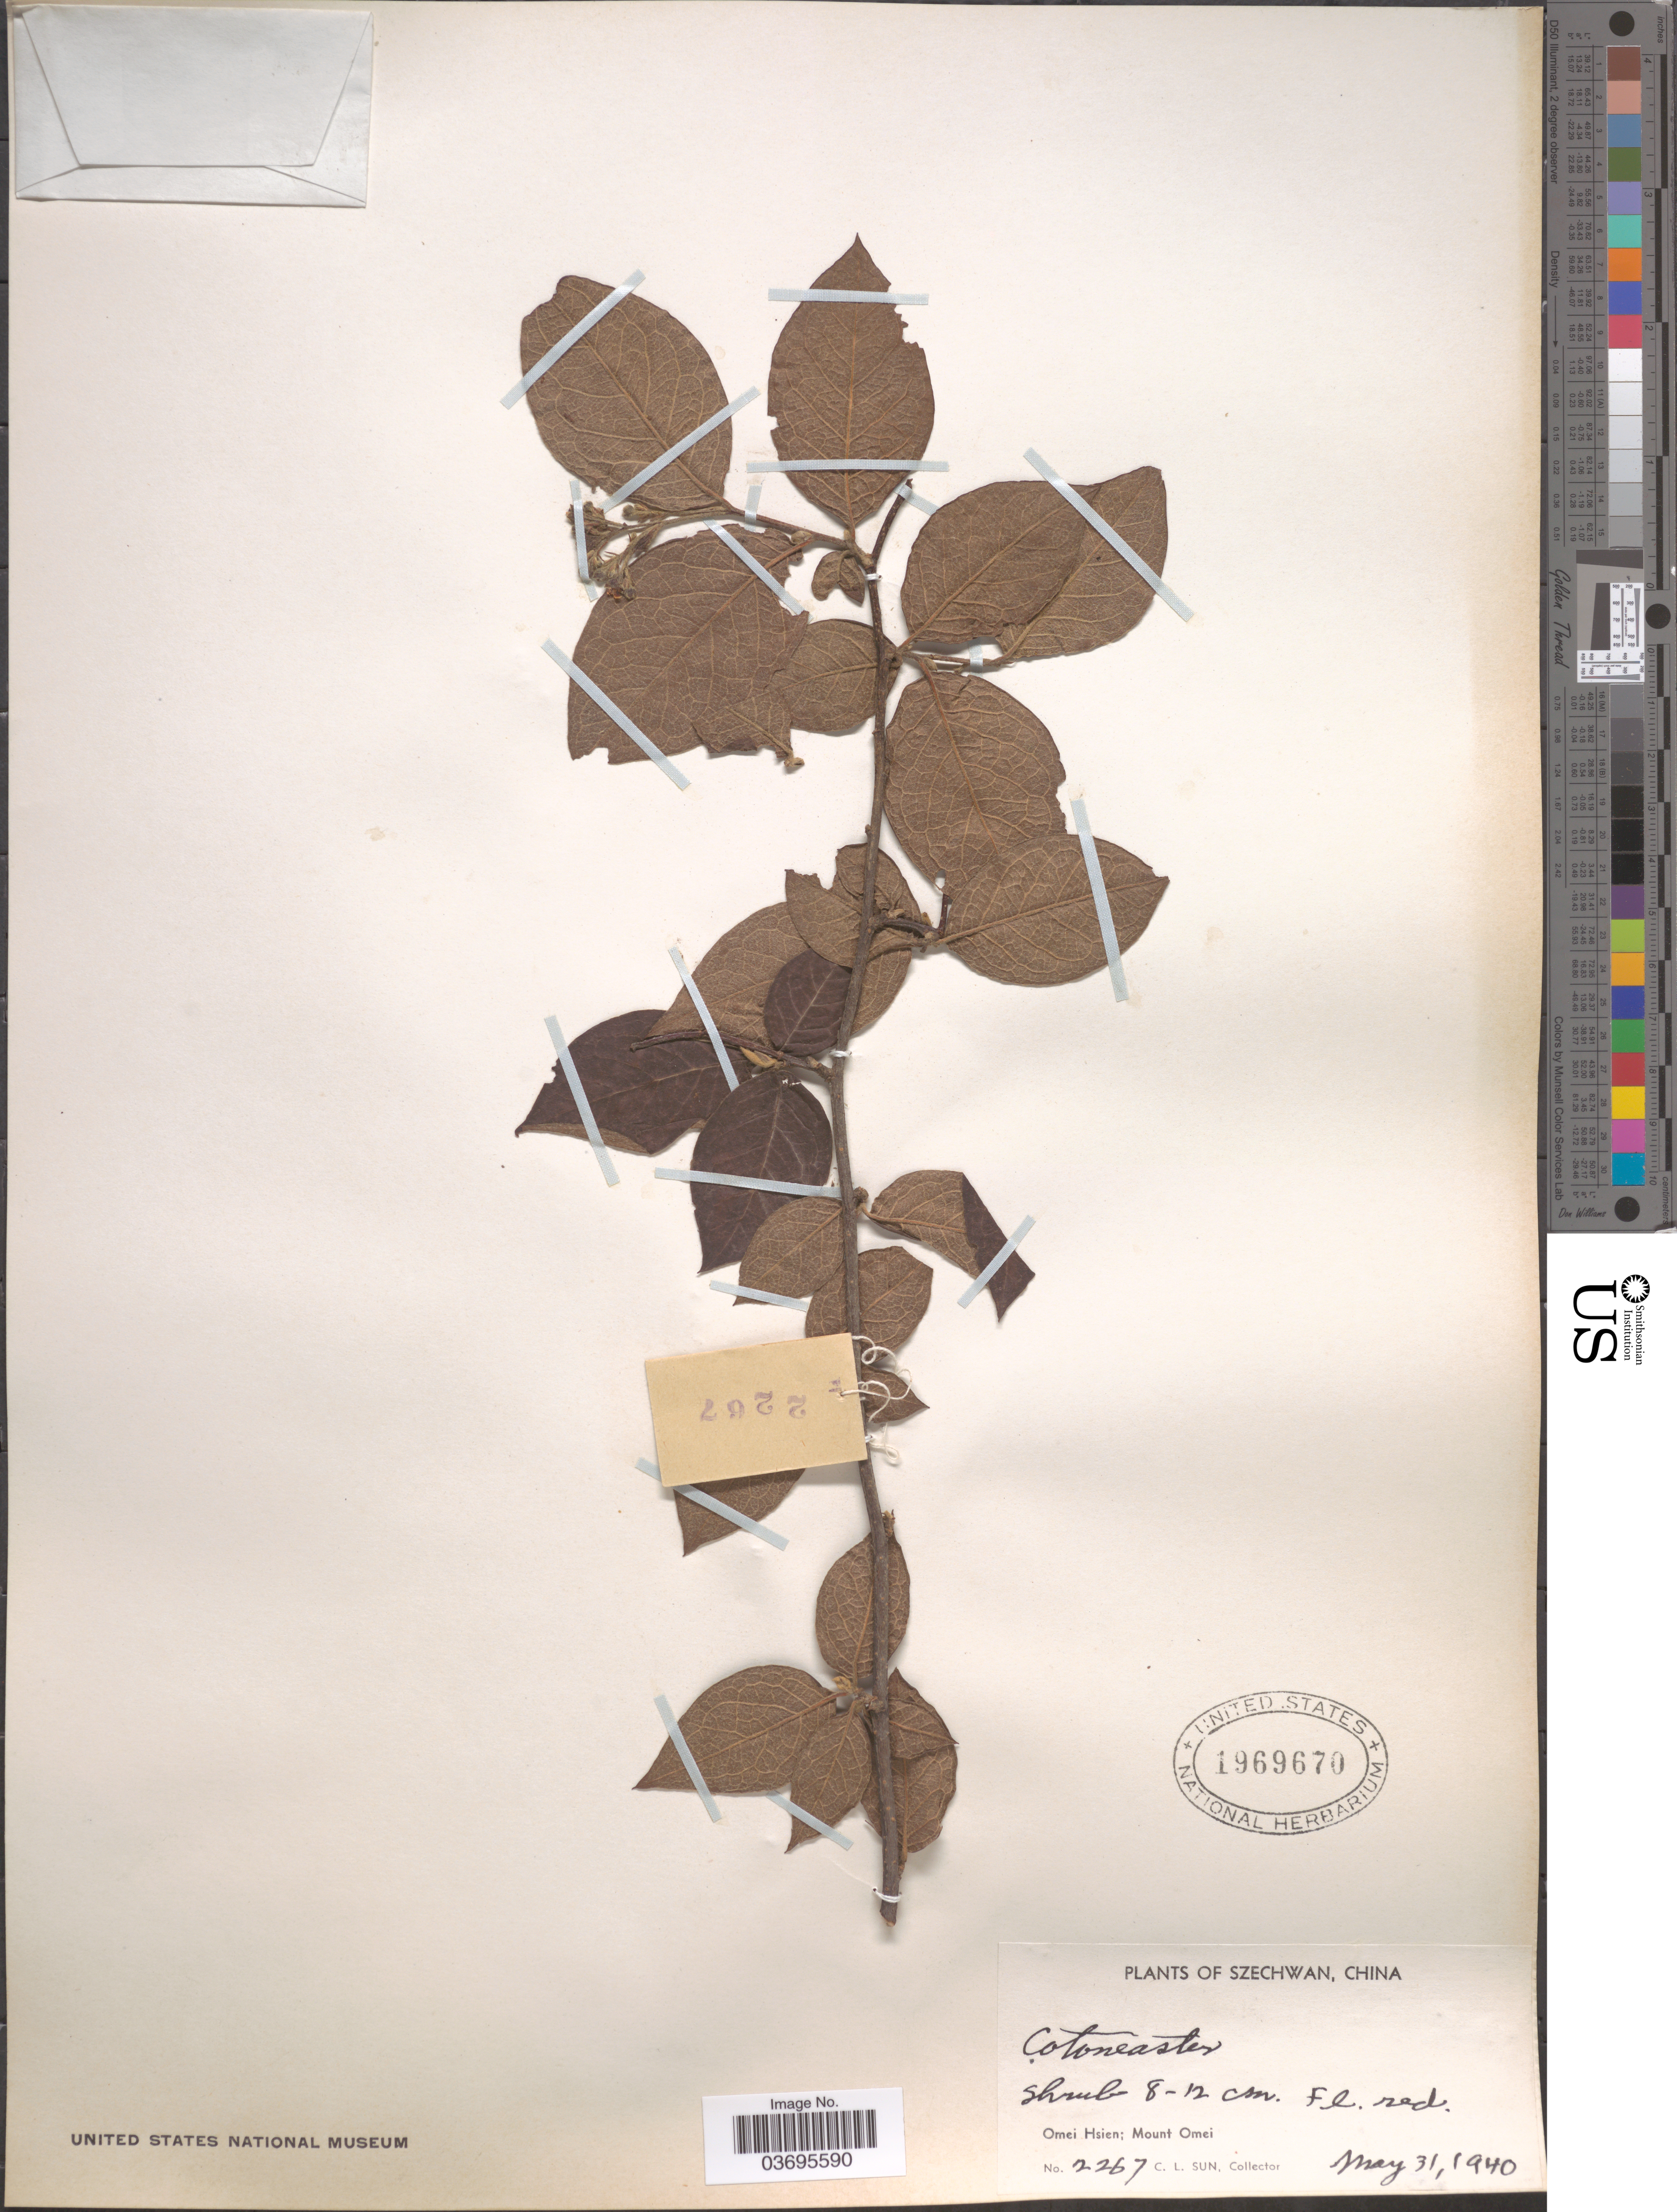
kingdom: Plantae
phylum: Tracheophyta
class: Magnoliopsida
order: Rosales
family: Rosaceae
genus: Cotoneaster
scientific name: Cotoneaster sp.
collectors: C. Sun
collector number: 2267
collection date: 1940-05-31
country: China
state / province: Sichuan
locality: Szechwan. Omei Hsien; Mount Omei.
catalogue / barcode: US 1969670